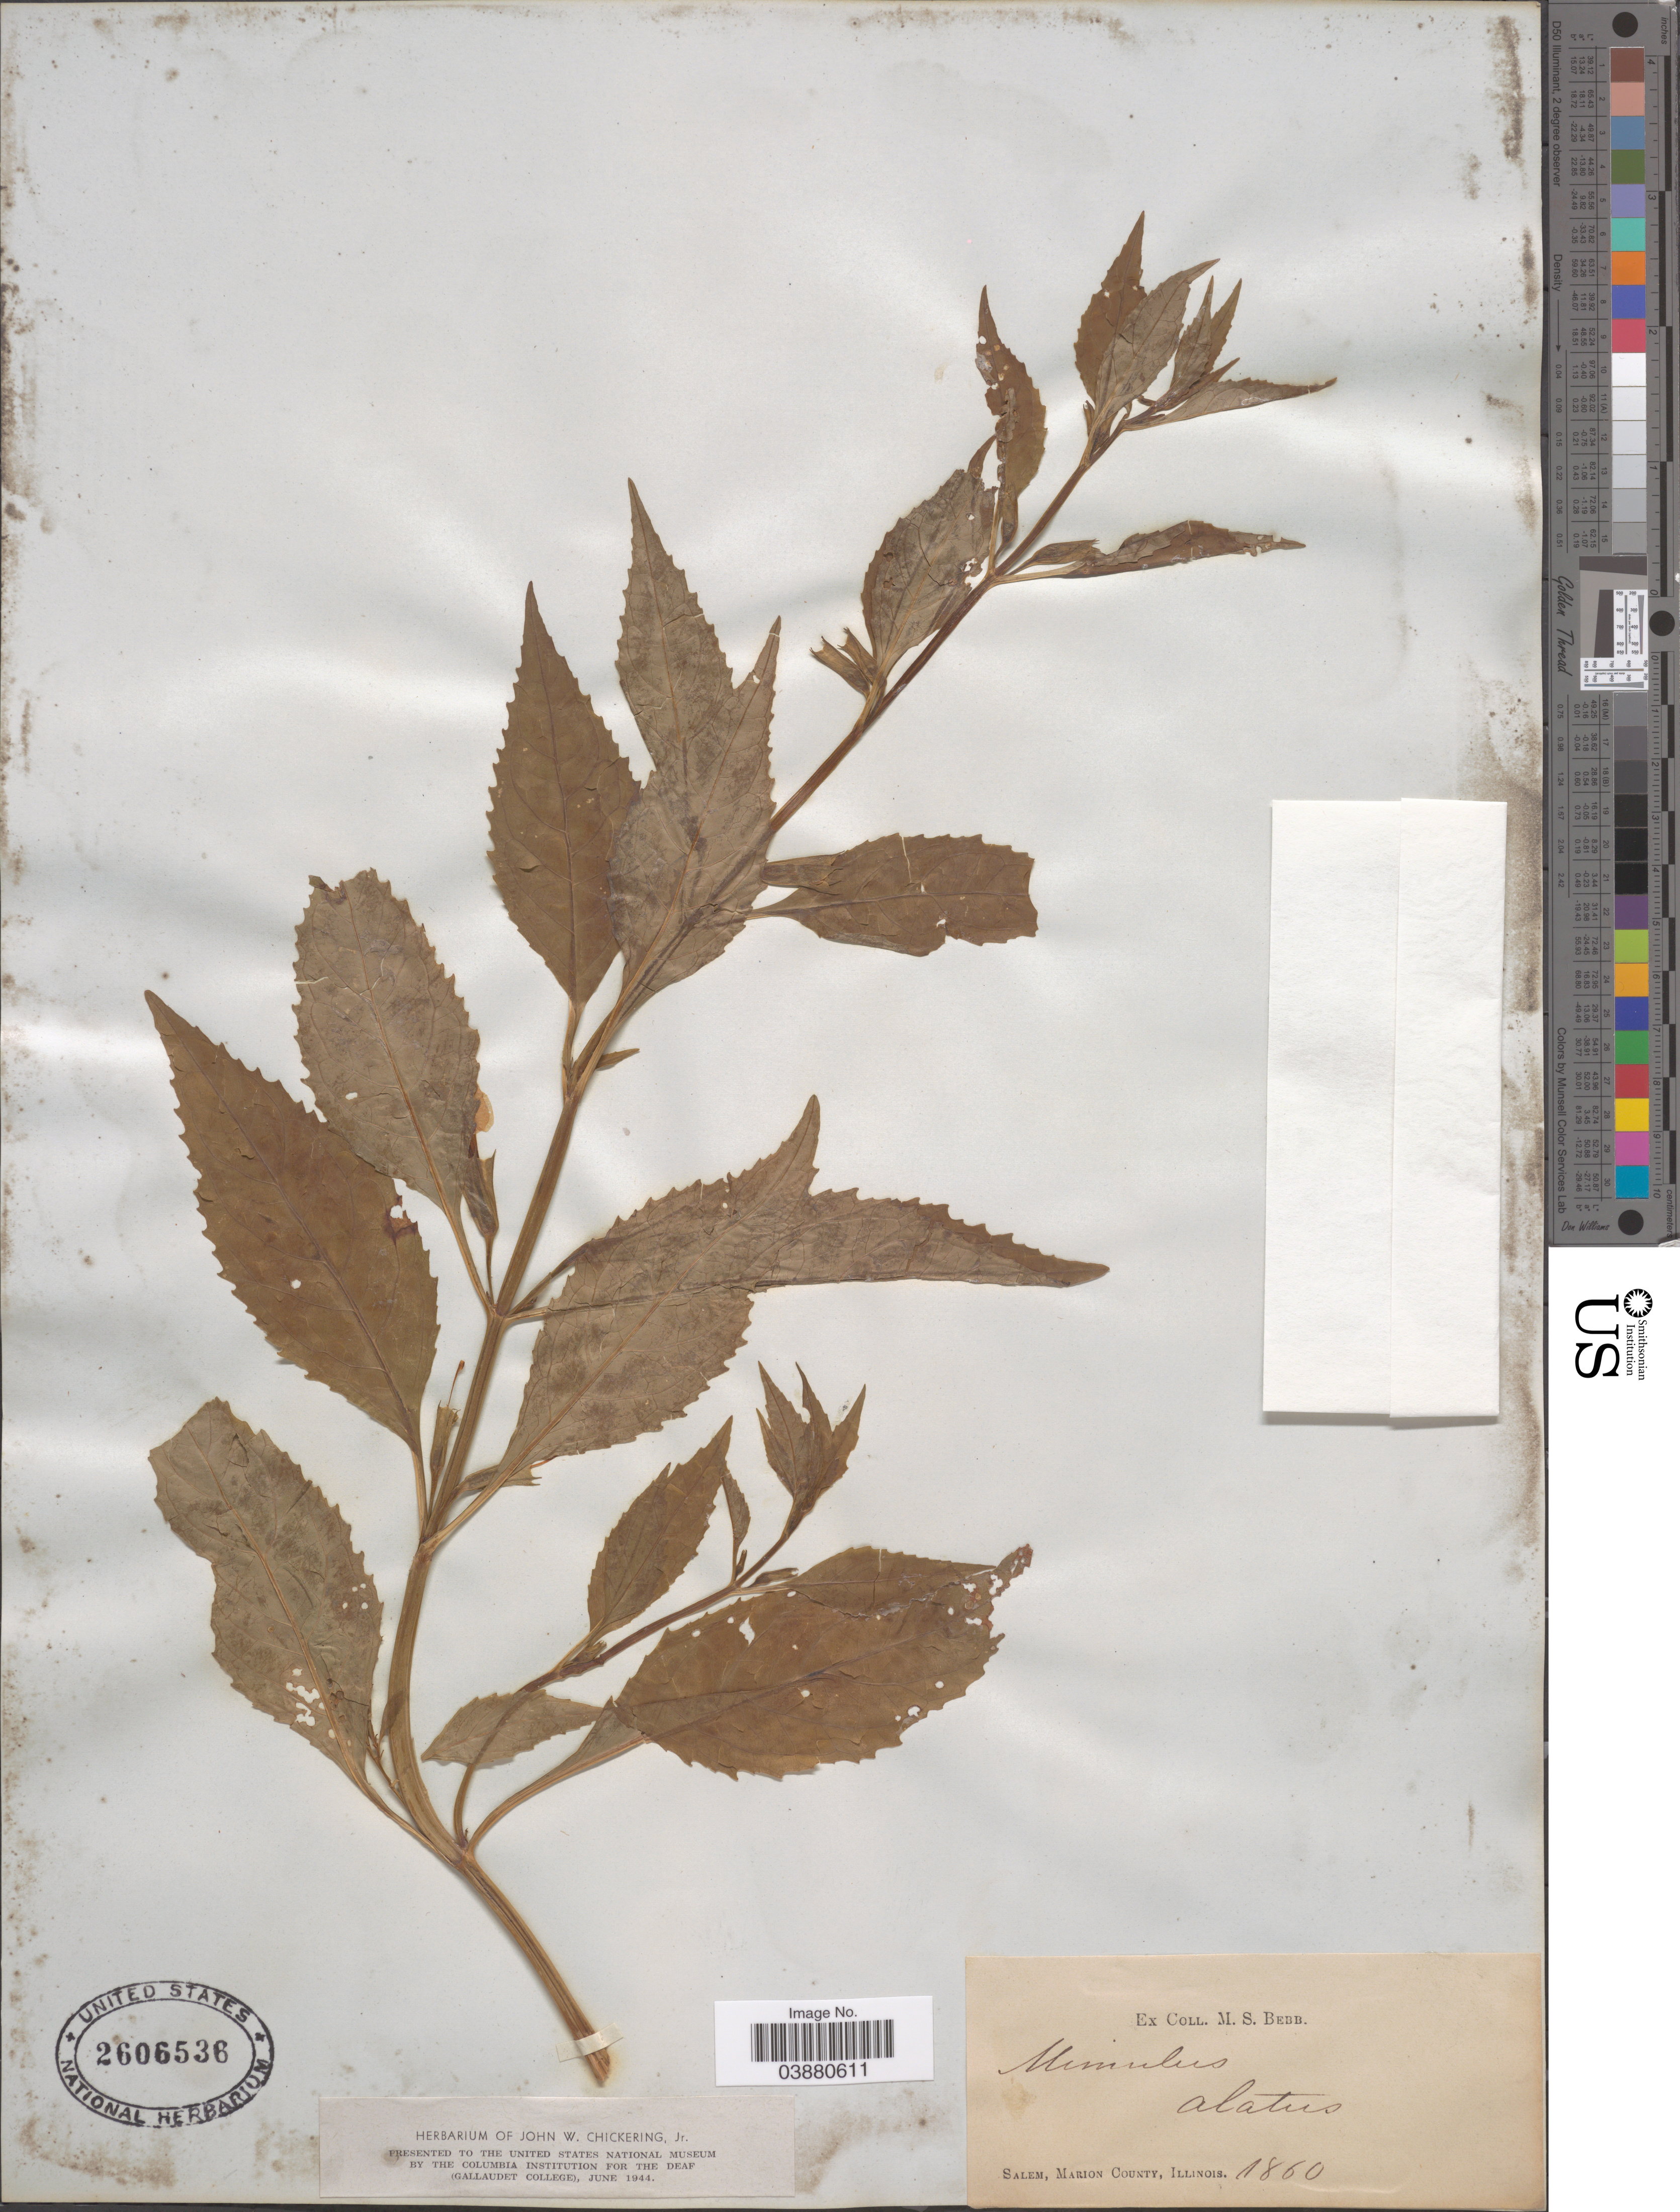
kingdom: Plantae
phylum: Tracheophyta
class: Magnoliopsida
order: Lamiales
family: Phrymaceae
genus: Mimulus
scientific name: Mimulus alatus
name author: Aiton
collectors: M. Bebb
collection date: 1860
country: United States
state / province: Illinois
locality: Salem, Marion County.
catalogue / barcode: US 2606536